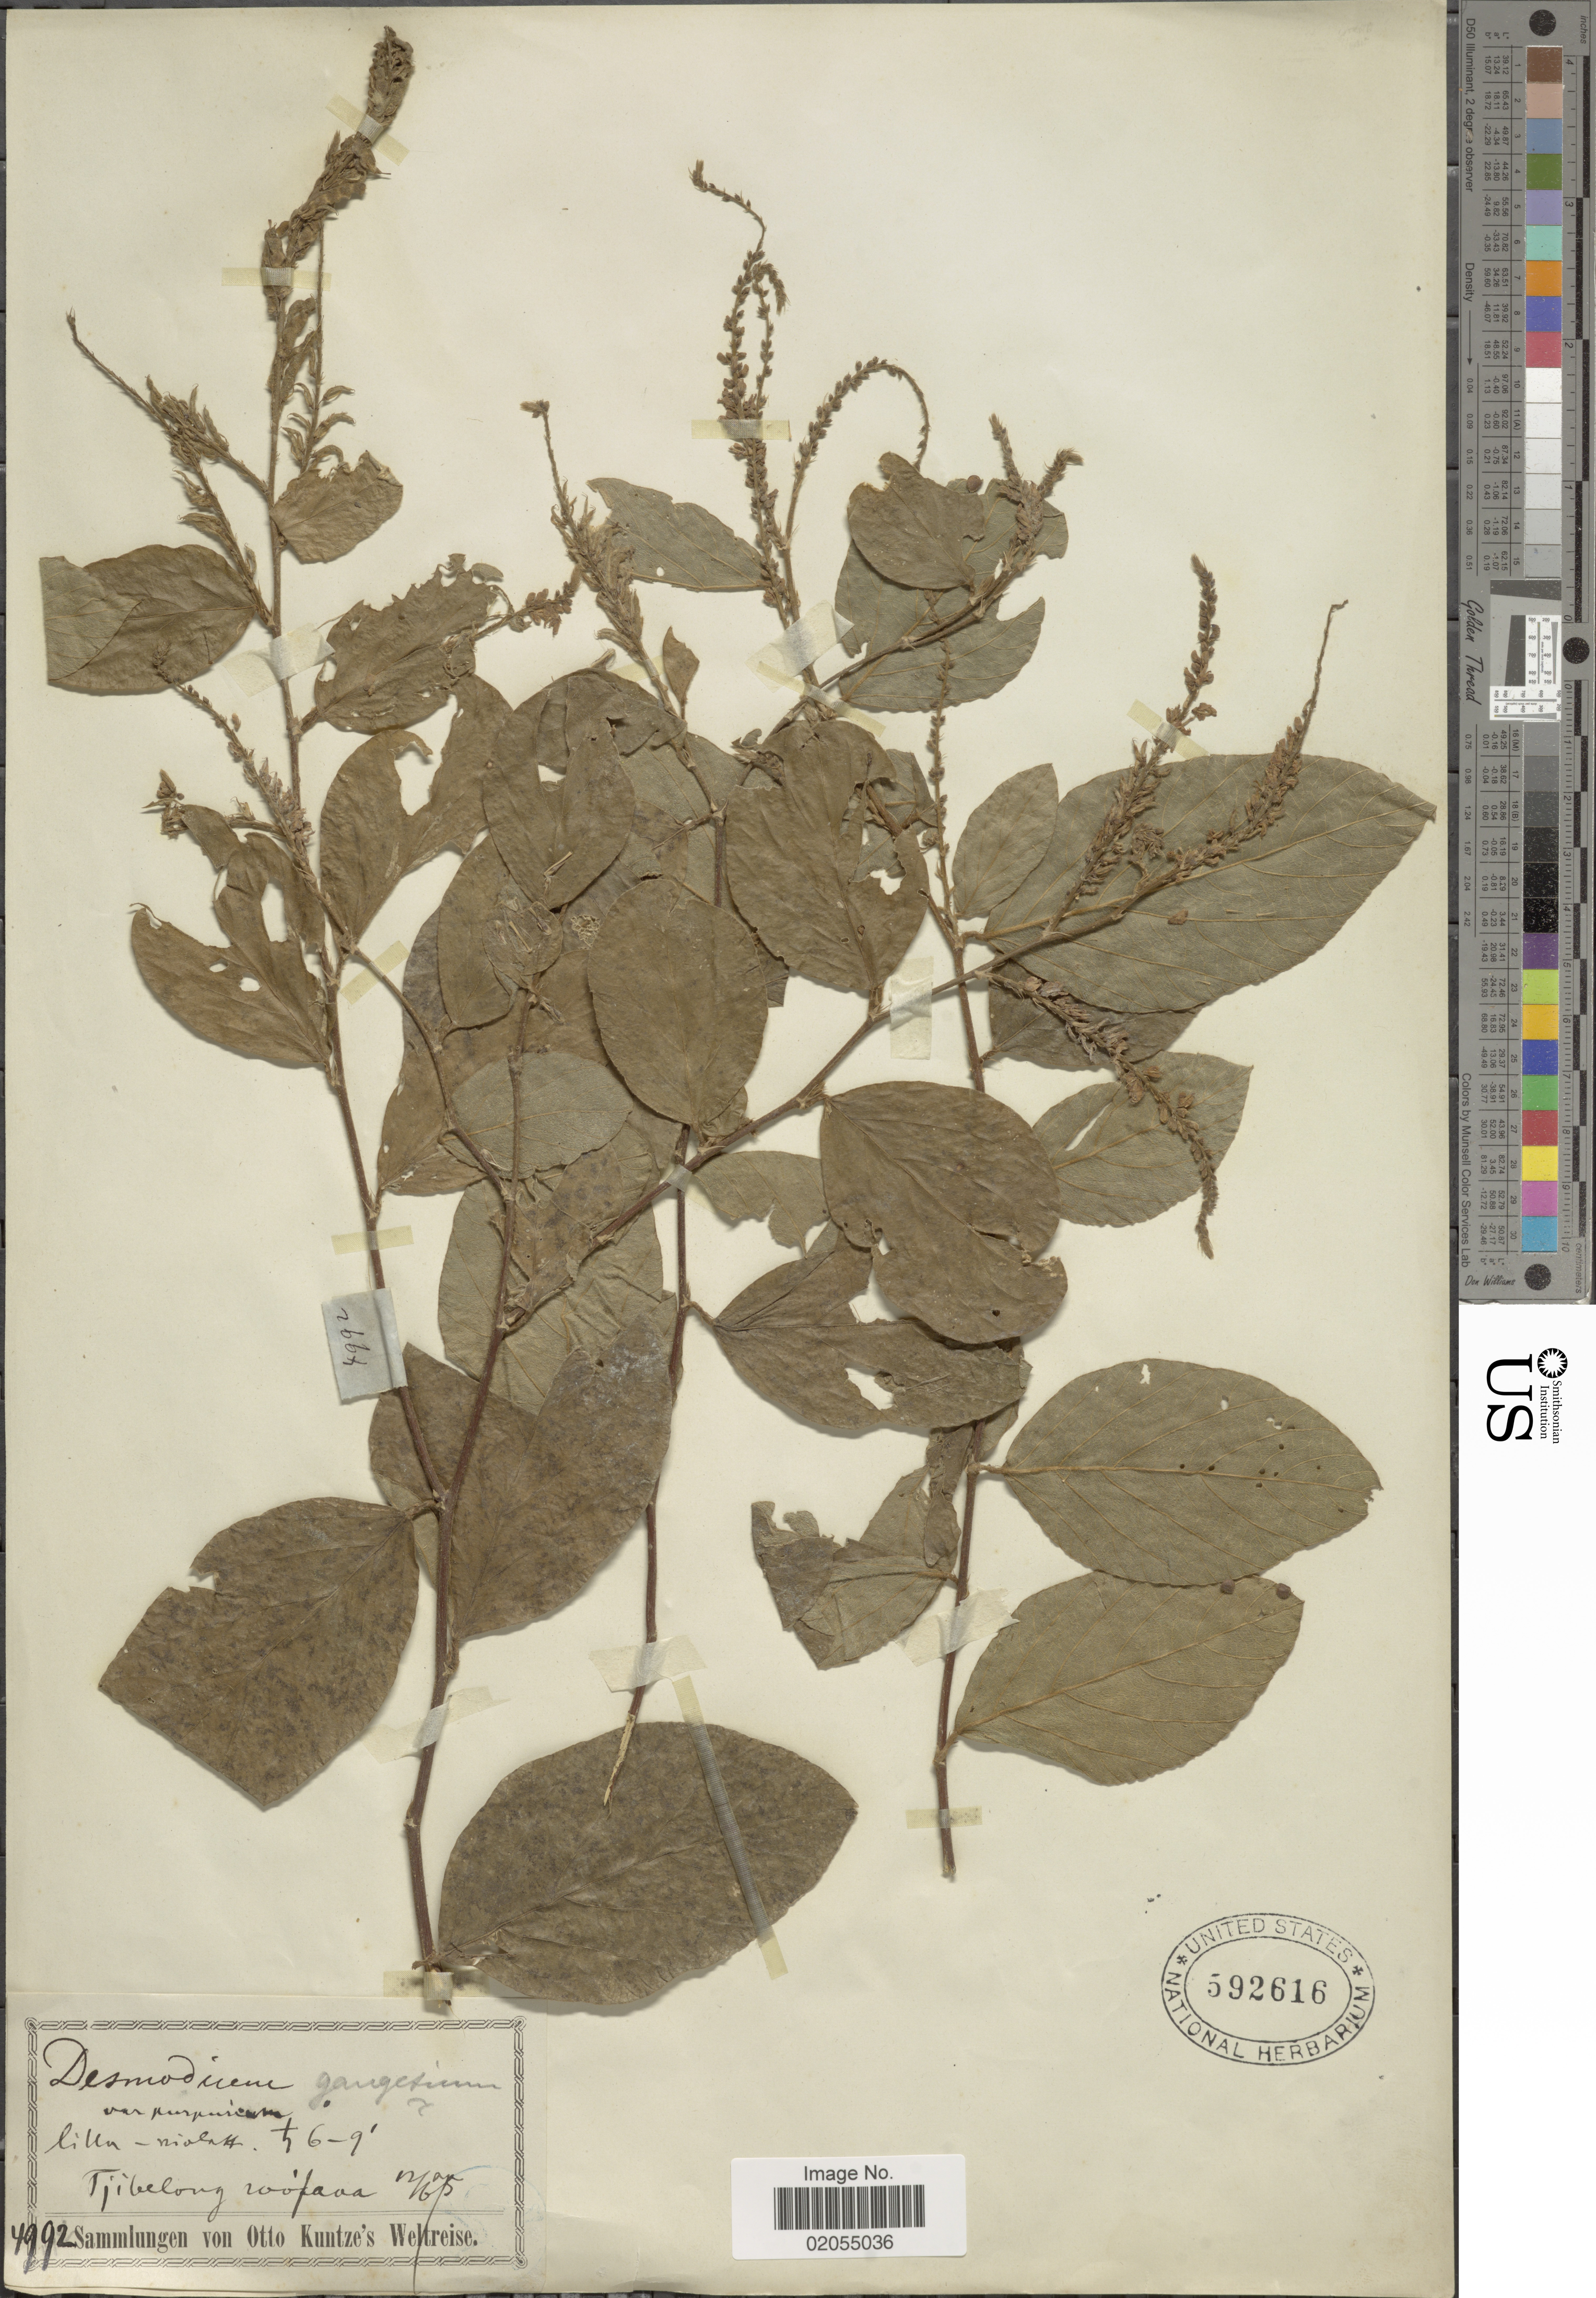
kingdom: Plantae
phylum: Tracheophyta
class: Magnoliopsida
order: Fabales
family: Fabaceae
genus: Pleurolobus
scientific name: Pleurolobus gangeticus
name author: (L.) J. St.-Hil. ex H. Ohashi & K. Ohashi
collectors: C.E.O. Kuntze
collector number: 4992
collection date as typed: Transcribed d/m/y: 12/6/75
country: Indonesia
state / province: Java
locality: Tjibelong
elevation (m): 61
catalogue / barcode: US 592616